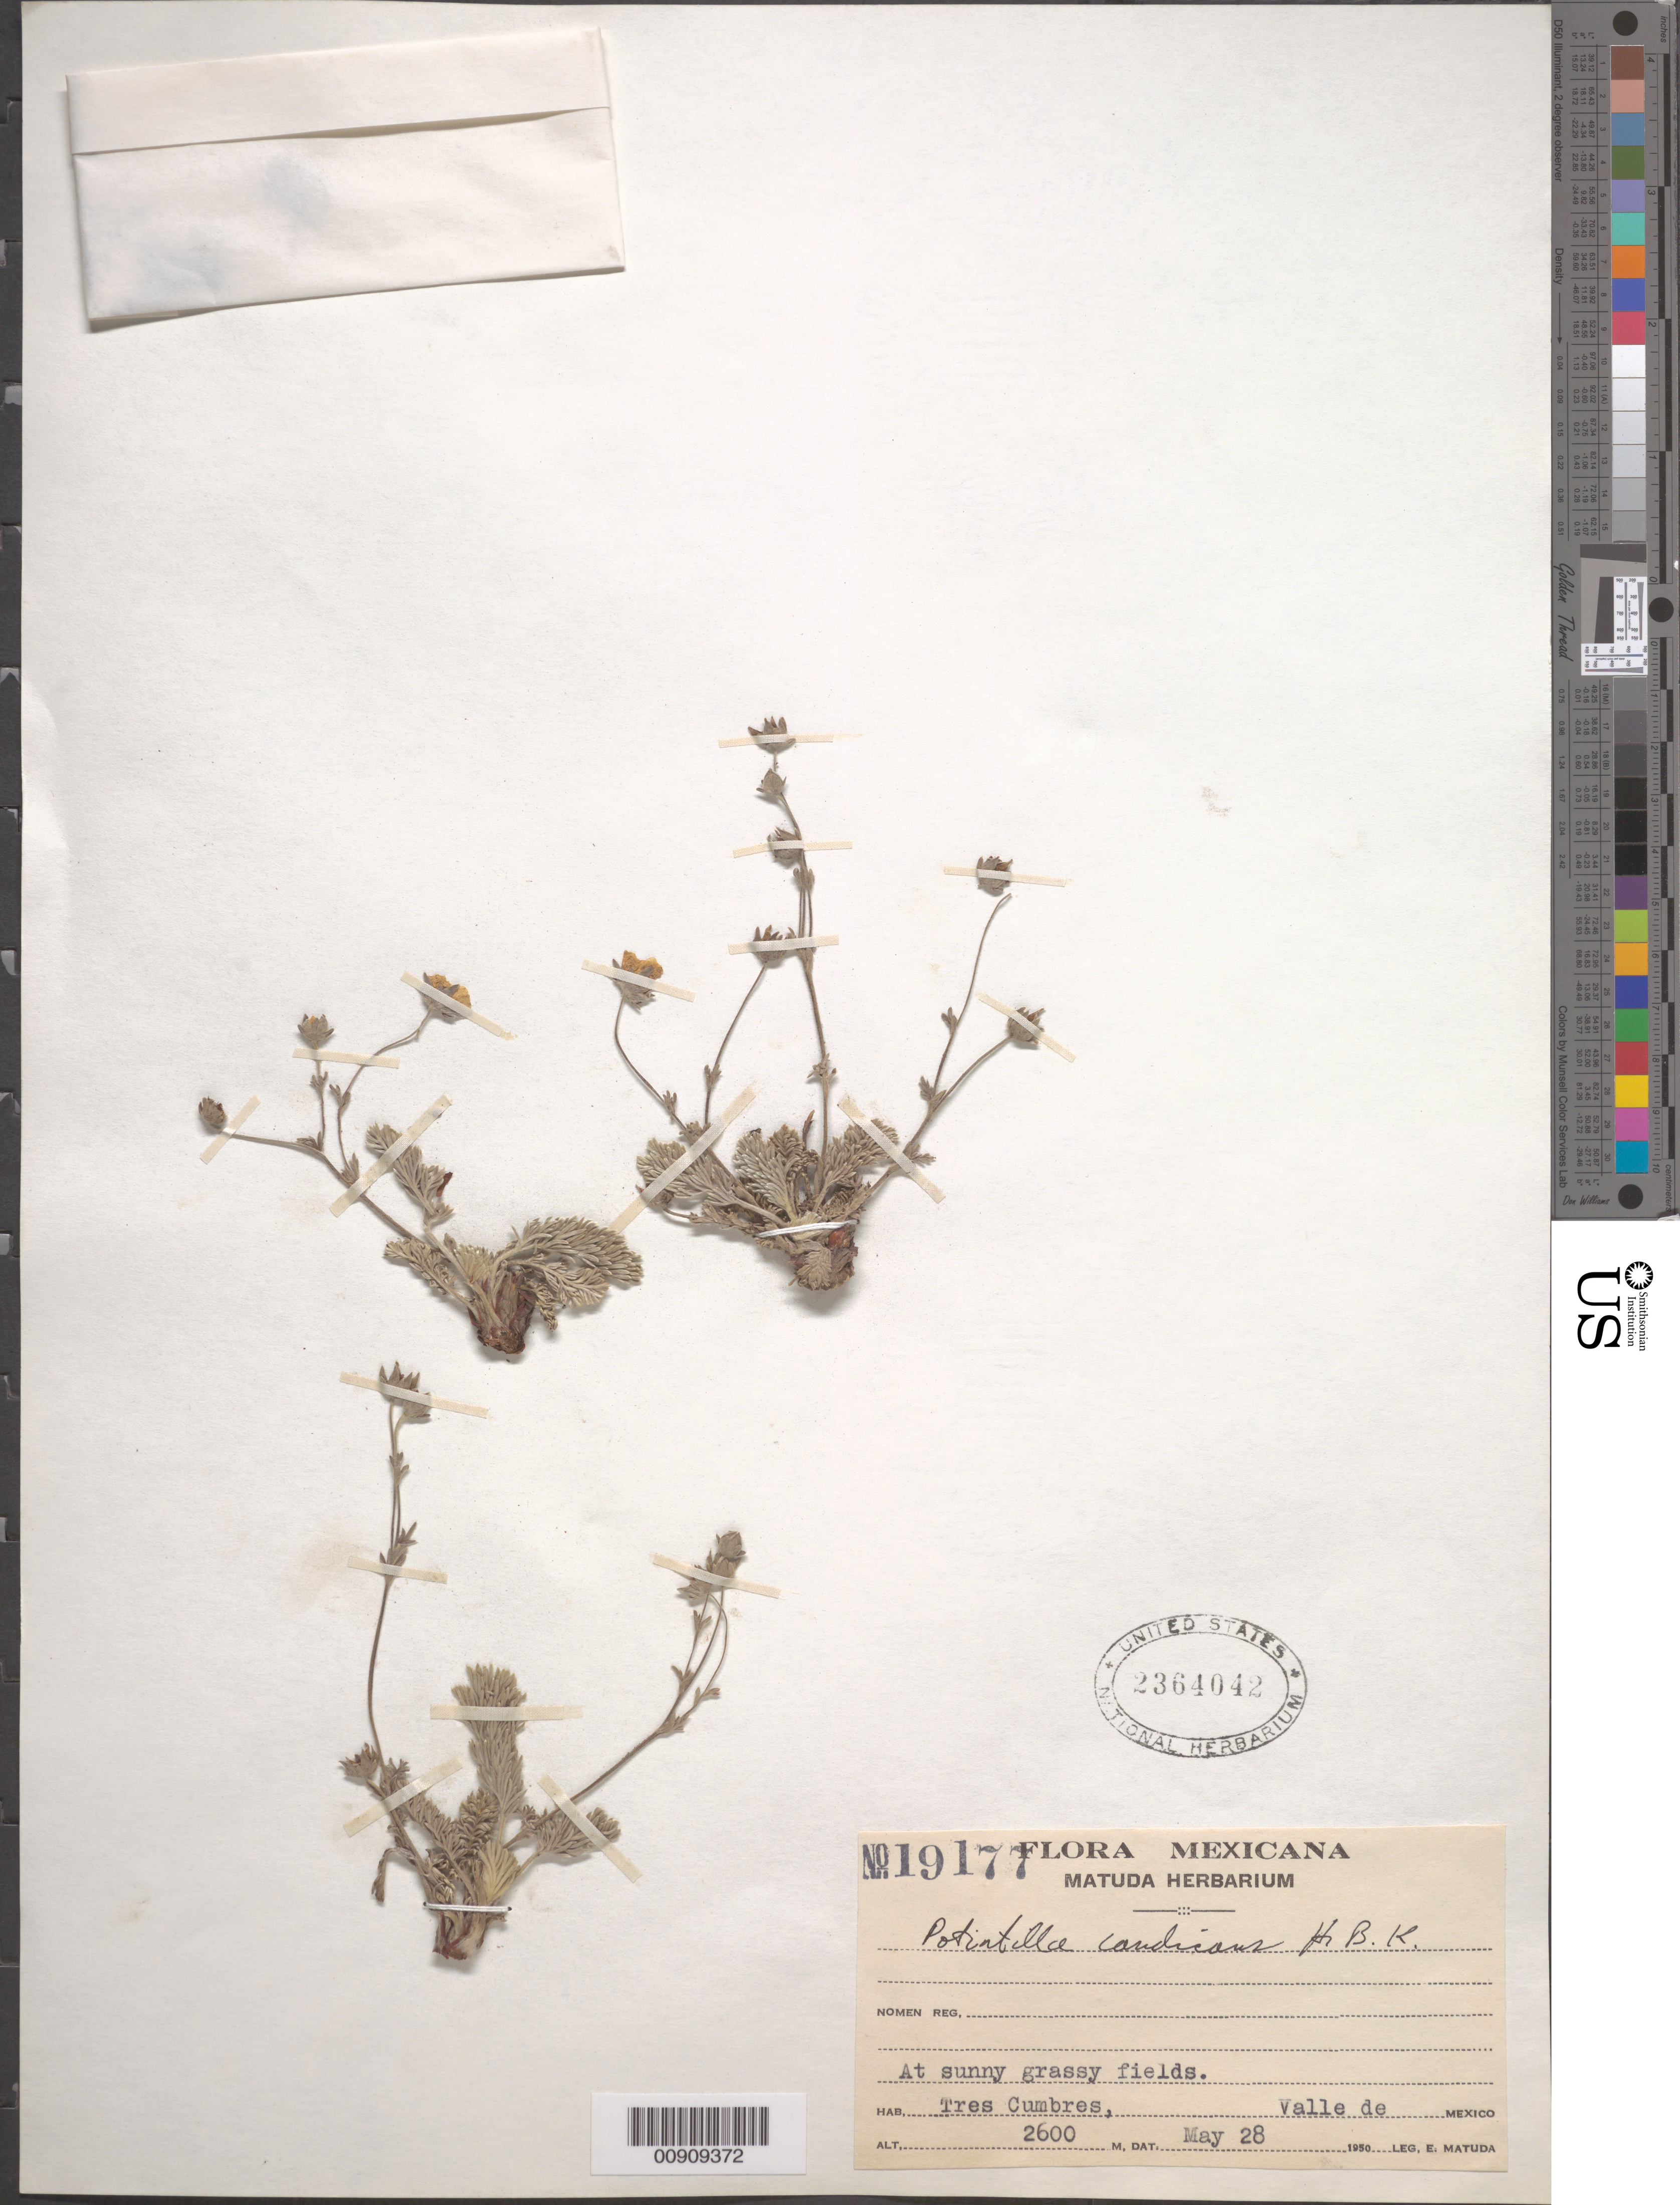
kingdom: Plantae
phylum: Tracheophyta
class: Magnoliopsida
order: Rosales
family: Rosaceae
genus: Potentilla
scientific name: Potentilla candicans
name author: Humb. & Bonpl. ex Nestl.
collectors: E. Matuda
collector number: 19177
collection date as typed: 28 May 1950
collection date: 1950-05-28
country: Mexico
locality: Tres Cumbres, Valle de México.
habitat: At sunny grassy fields.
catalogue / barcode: US 2364042